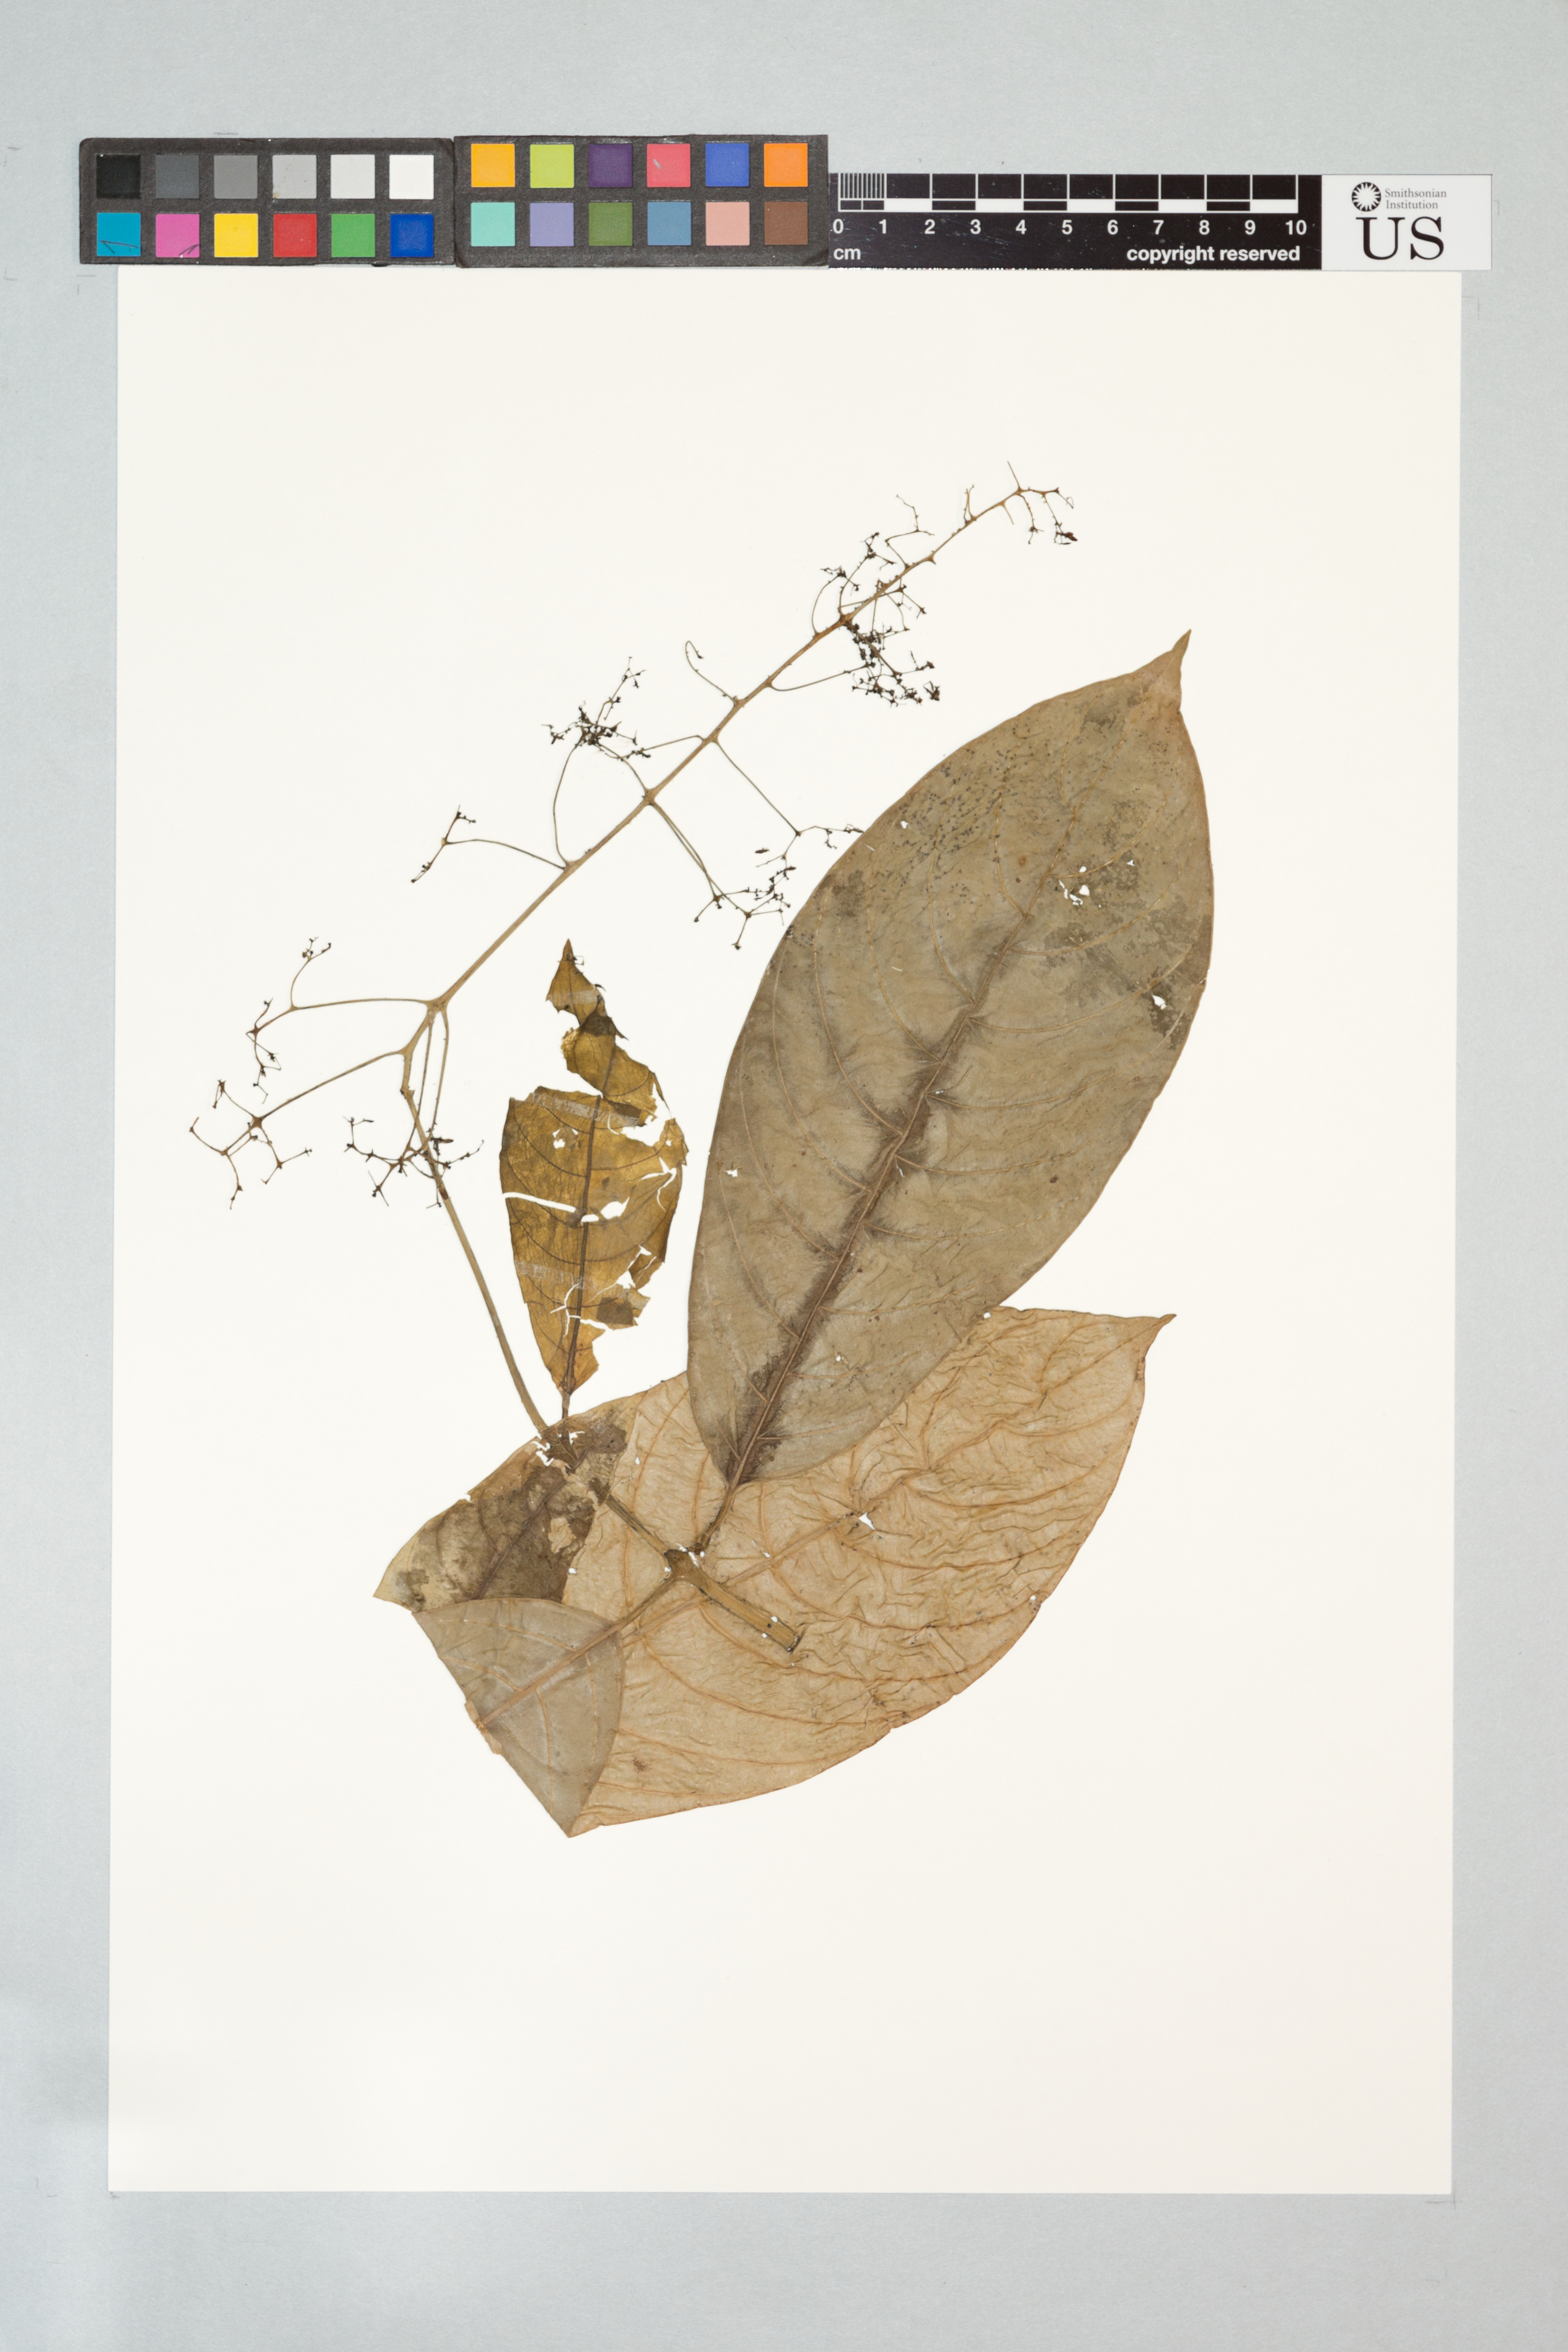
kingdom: Plantae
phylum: Tracheophyta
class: Magnoliopsida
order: Gentianales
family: Rubiaceae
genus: Psychotria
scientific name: Psychotria bostrychothyrsus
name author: Sandwith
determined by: Kirkbride, J. H.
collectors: W. Hahn, E. J. Judziewicz & D. Gopaul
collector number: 4189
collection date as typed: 4 April 1988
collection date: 1988-04-04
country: Guyana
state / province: Potaro-Siparuni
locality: West of Maikwak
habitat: Moist forest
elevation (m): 650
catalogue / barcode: US 3208437